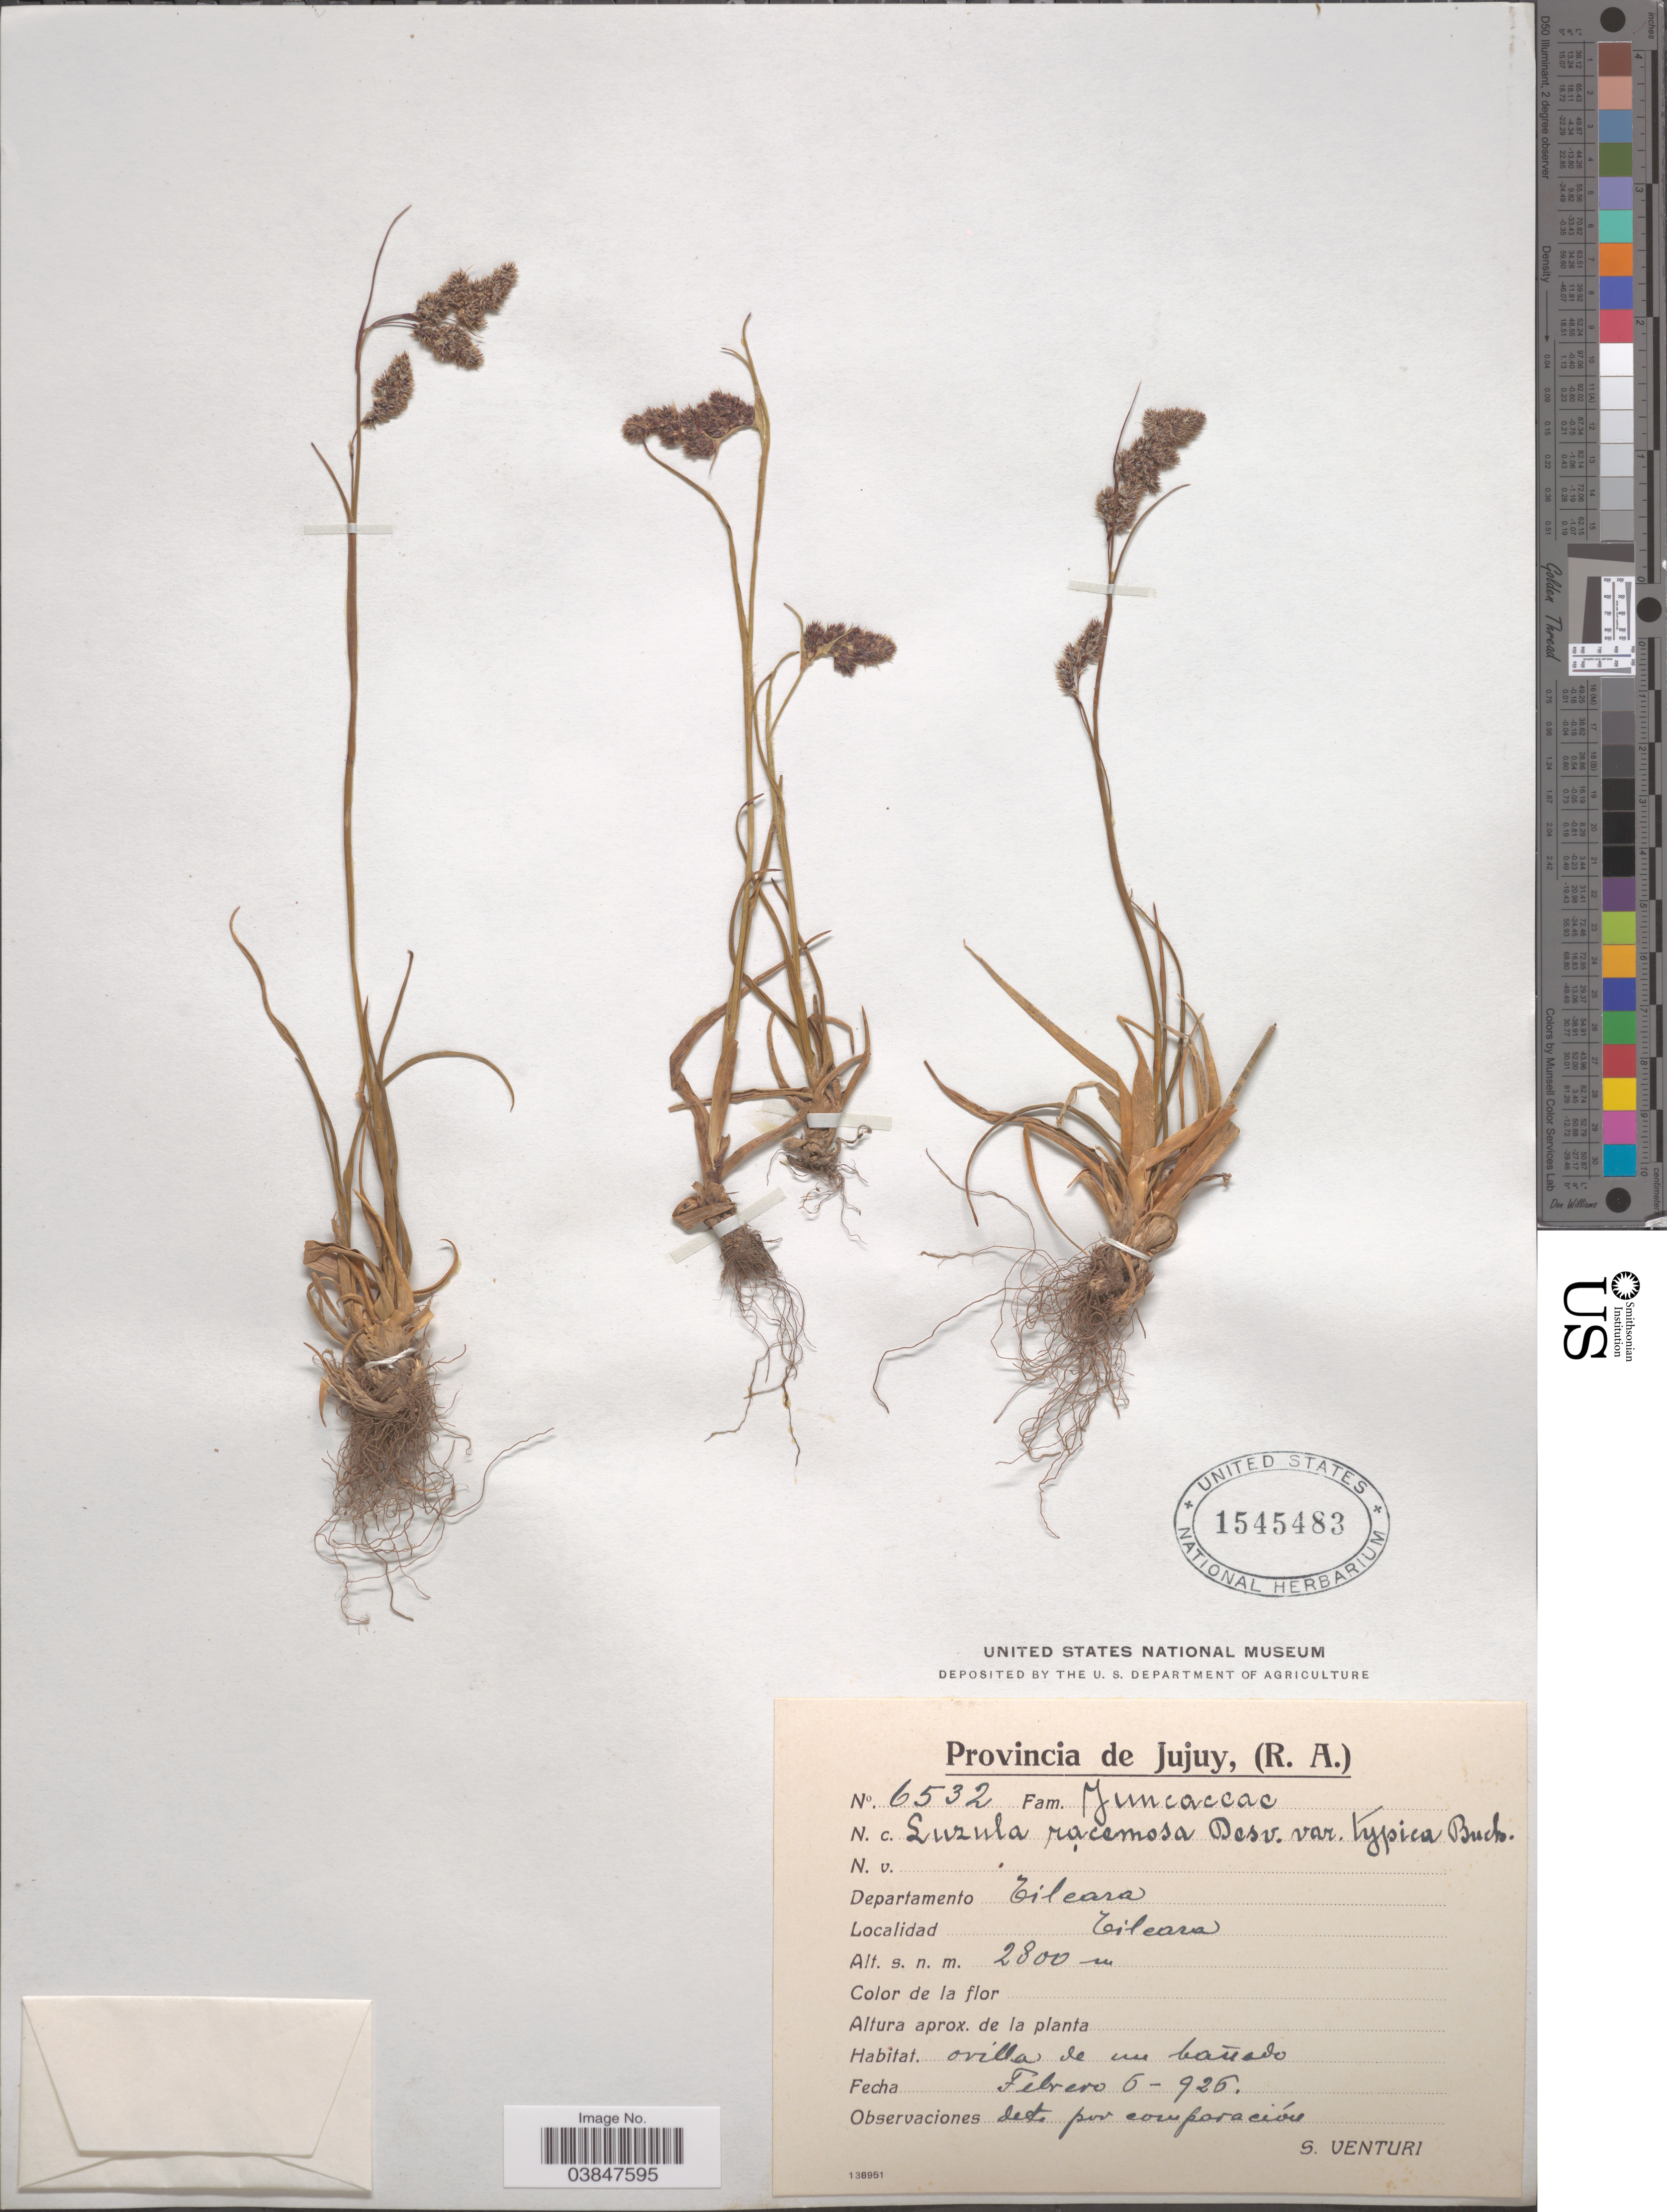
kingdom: Plantae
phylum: Tracheophyta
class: Liliopsida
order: Poales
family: Juncaceae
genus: Luzula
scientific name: Luzula racemosa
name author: Desv.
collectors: S. Venturi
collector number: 6532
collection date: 1926-02-06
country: Argentina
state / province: Jujuy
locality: Departamento Tilcara. Tilcara.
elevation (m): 2800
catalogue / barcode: US 1545483